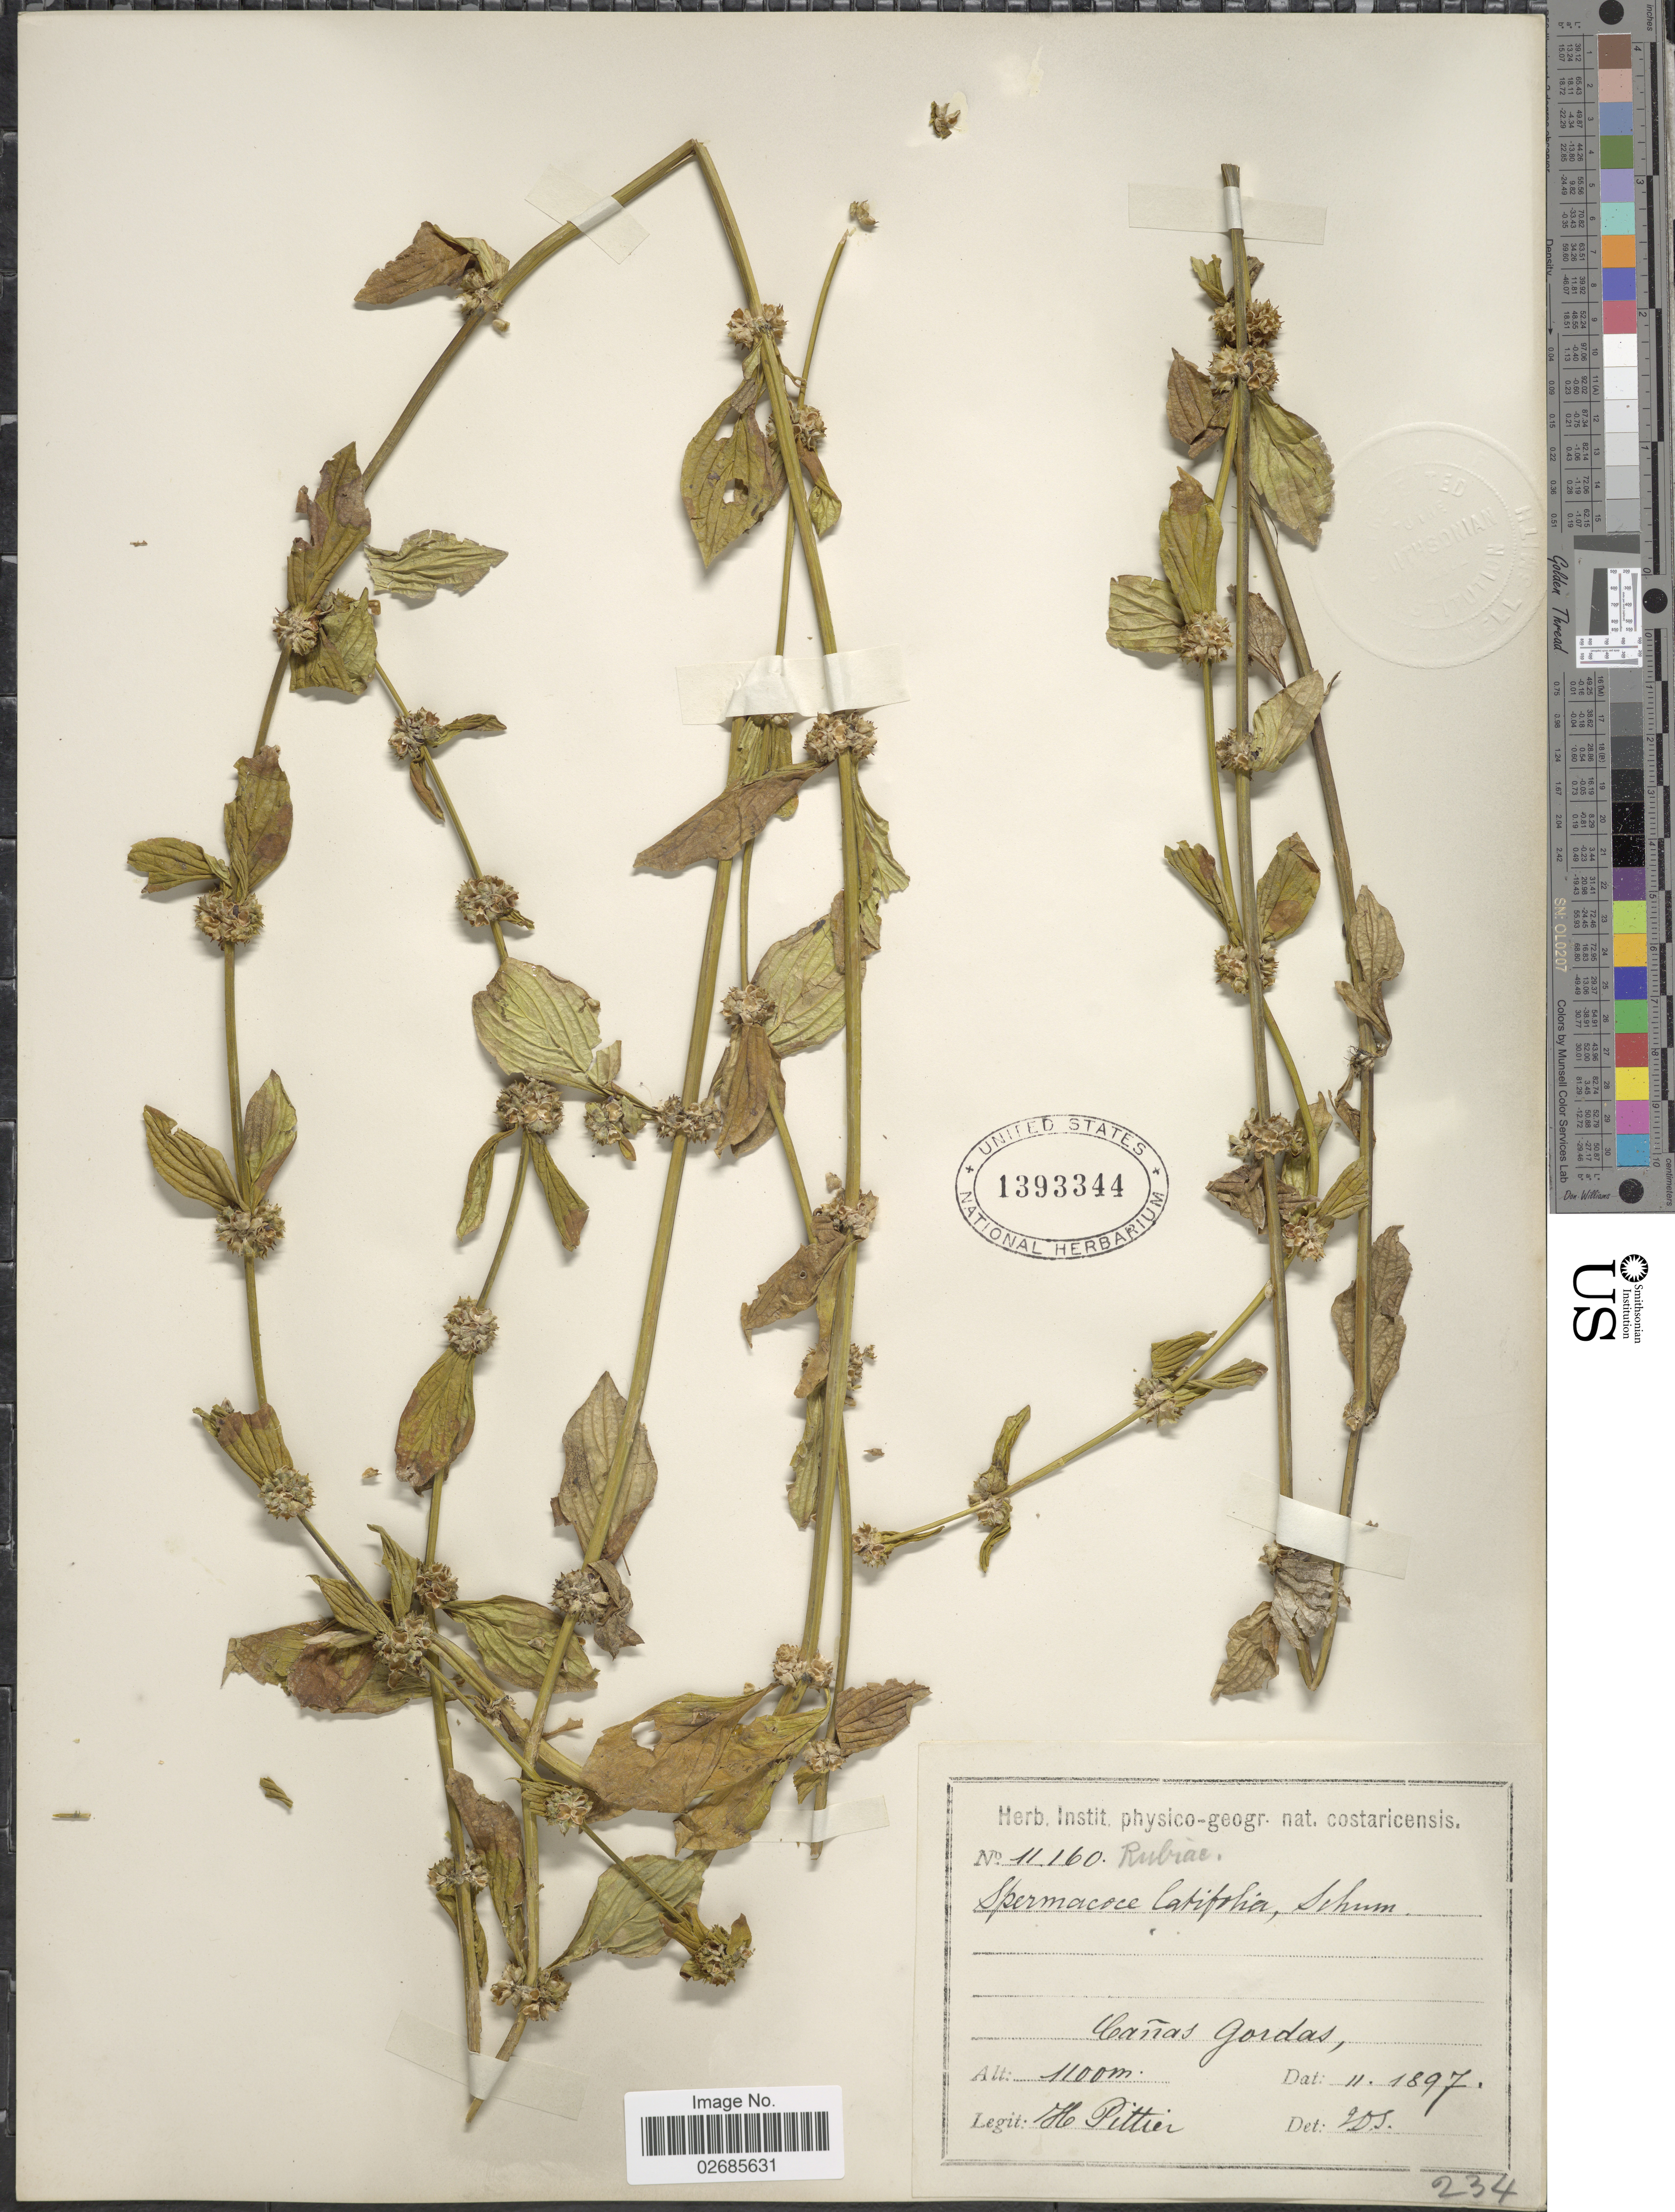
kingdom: Plantae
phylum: Tracheophyta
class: Magnoliopsida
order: Gentianales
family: Rubiaceae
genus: Borreria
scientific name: Borreria latifolia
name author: (Aubl.) K. Schum.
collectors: H. F. Pittier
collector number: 11160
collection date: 1897-03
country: Costa Rica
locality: Cañas Gordas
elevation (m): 1100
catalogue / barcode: US 1393344